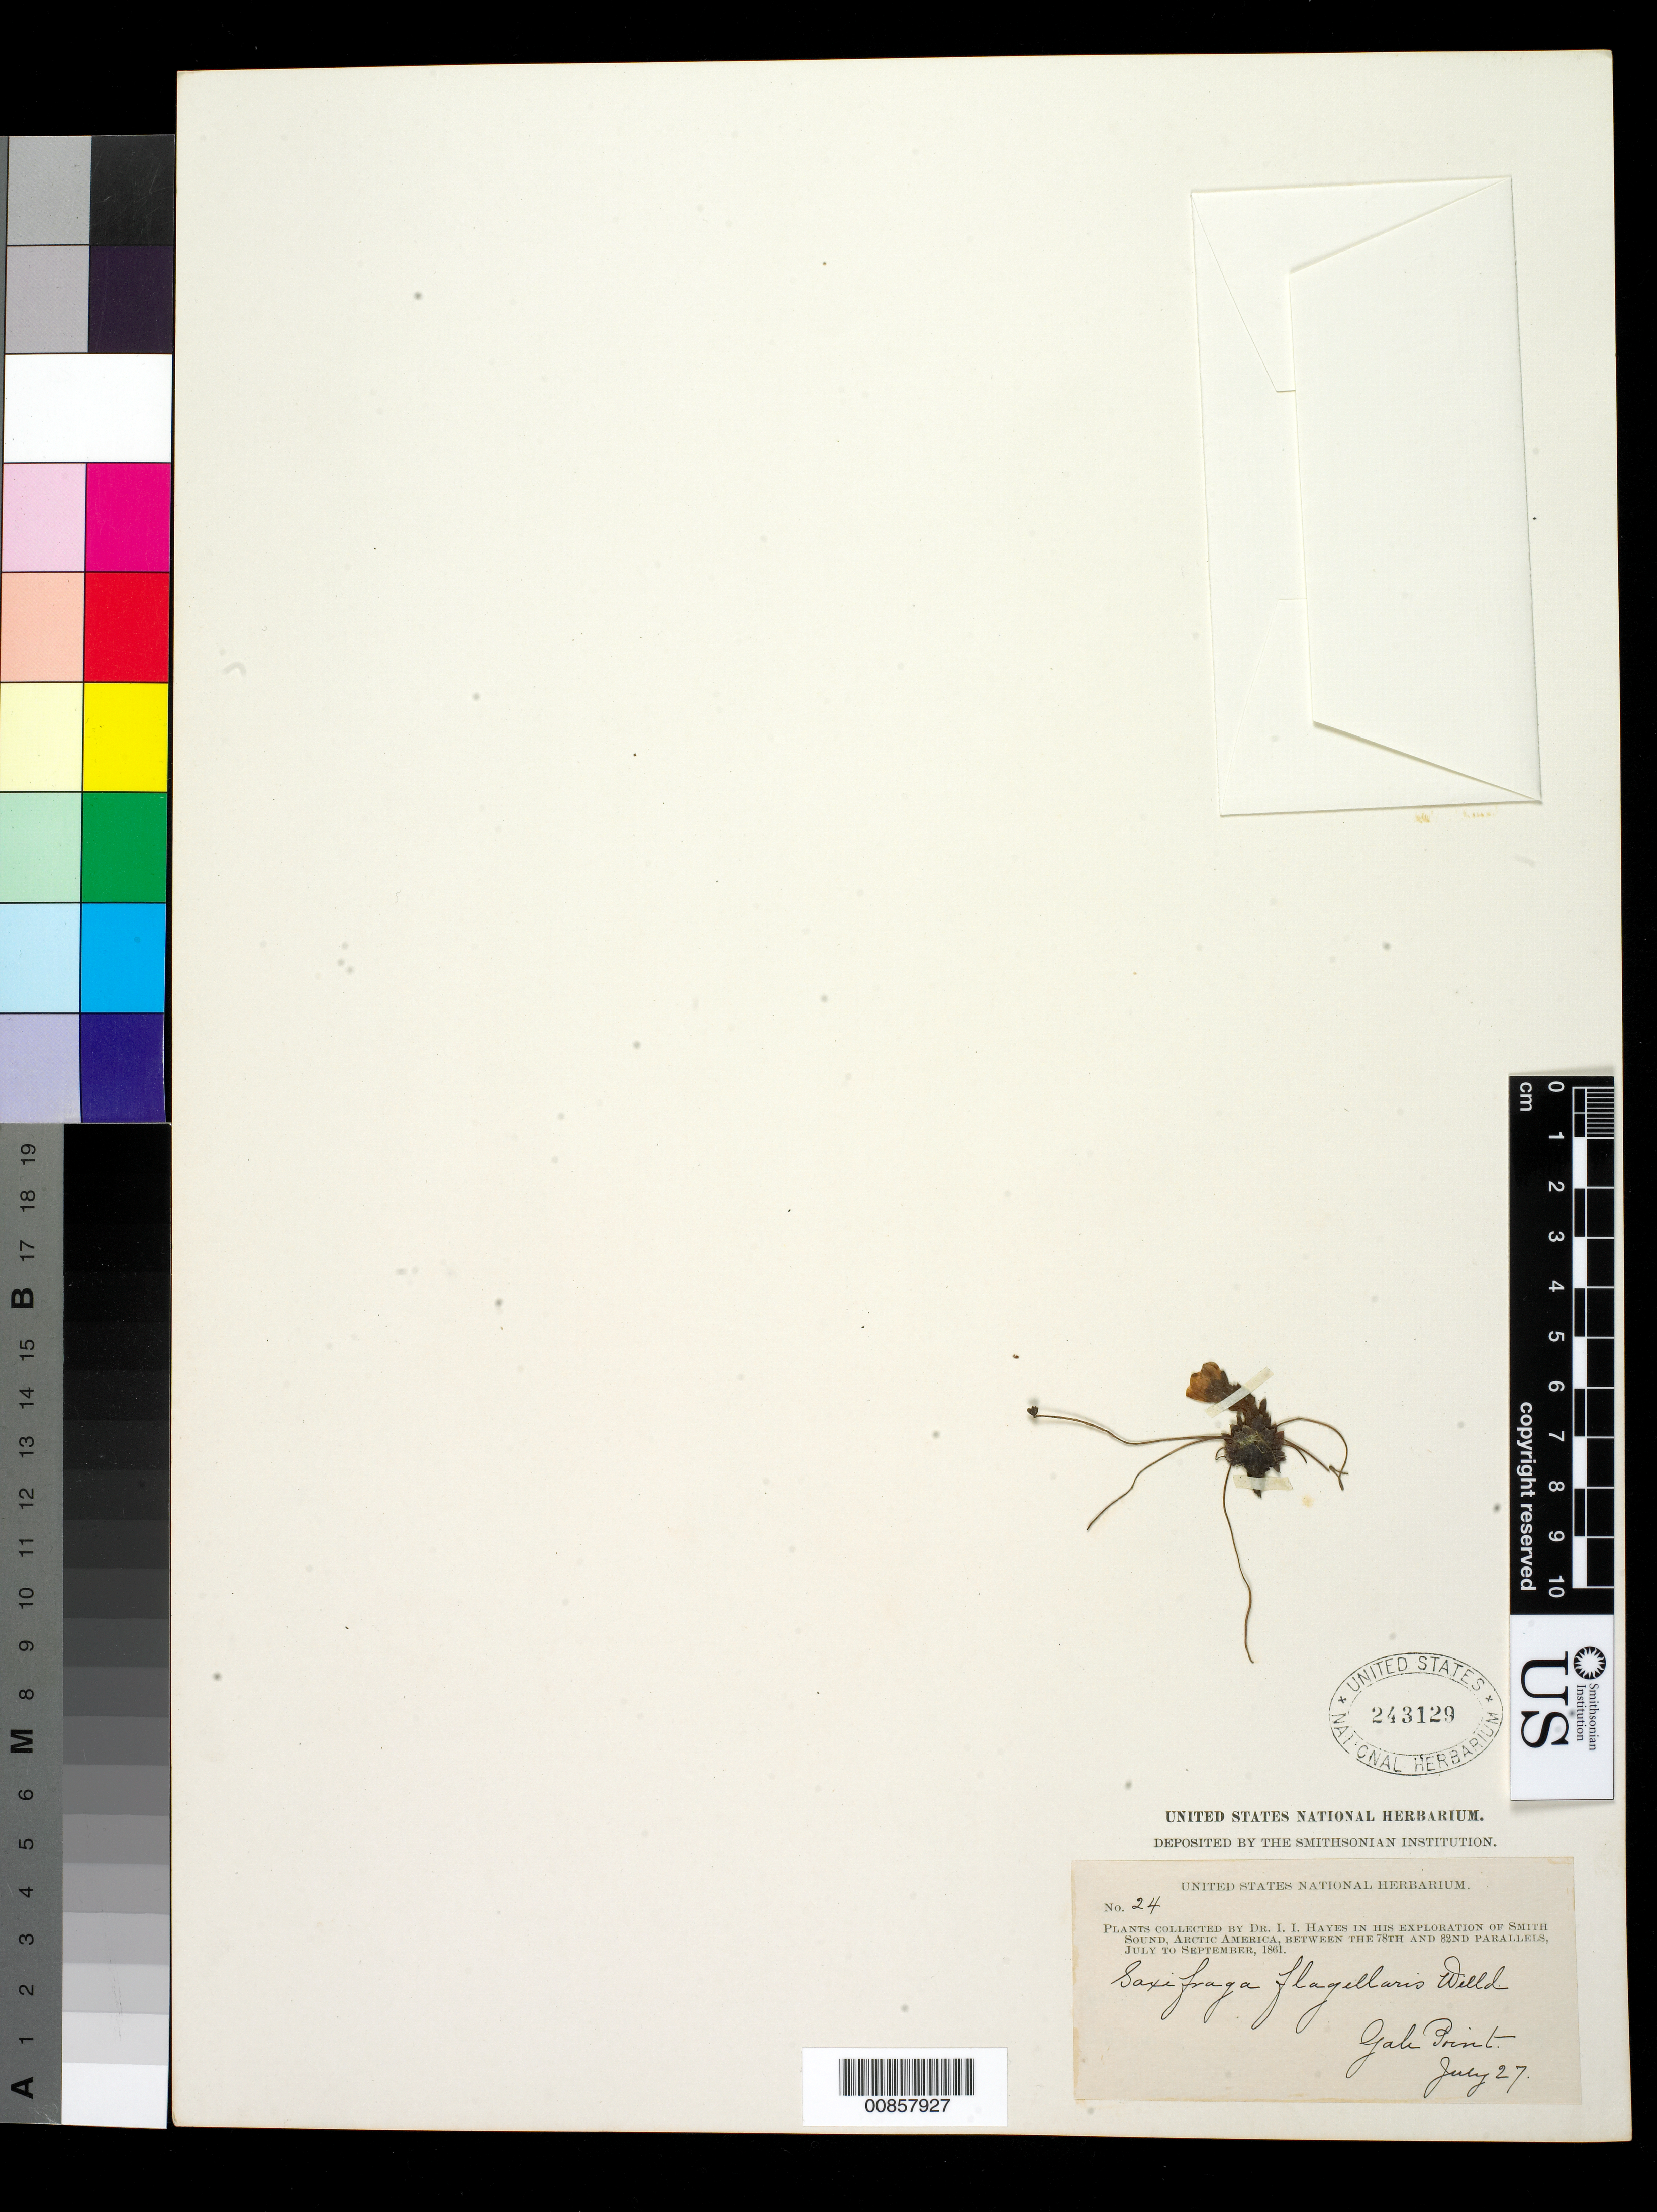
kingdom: Plantae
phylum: Tracheophyta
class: Magnoliopsida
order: Saxifragales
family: Saxifragaceae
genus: Saxifraga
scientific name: Saxifraga flagellaris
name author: Willd. ex Sternb.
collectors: I. I. Hayes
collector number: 24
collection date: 1861-07-27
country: Canada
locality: Gale Point, Smith Sound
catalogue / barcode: US 243129